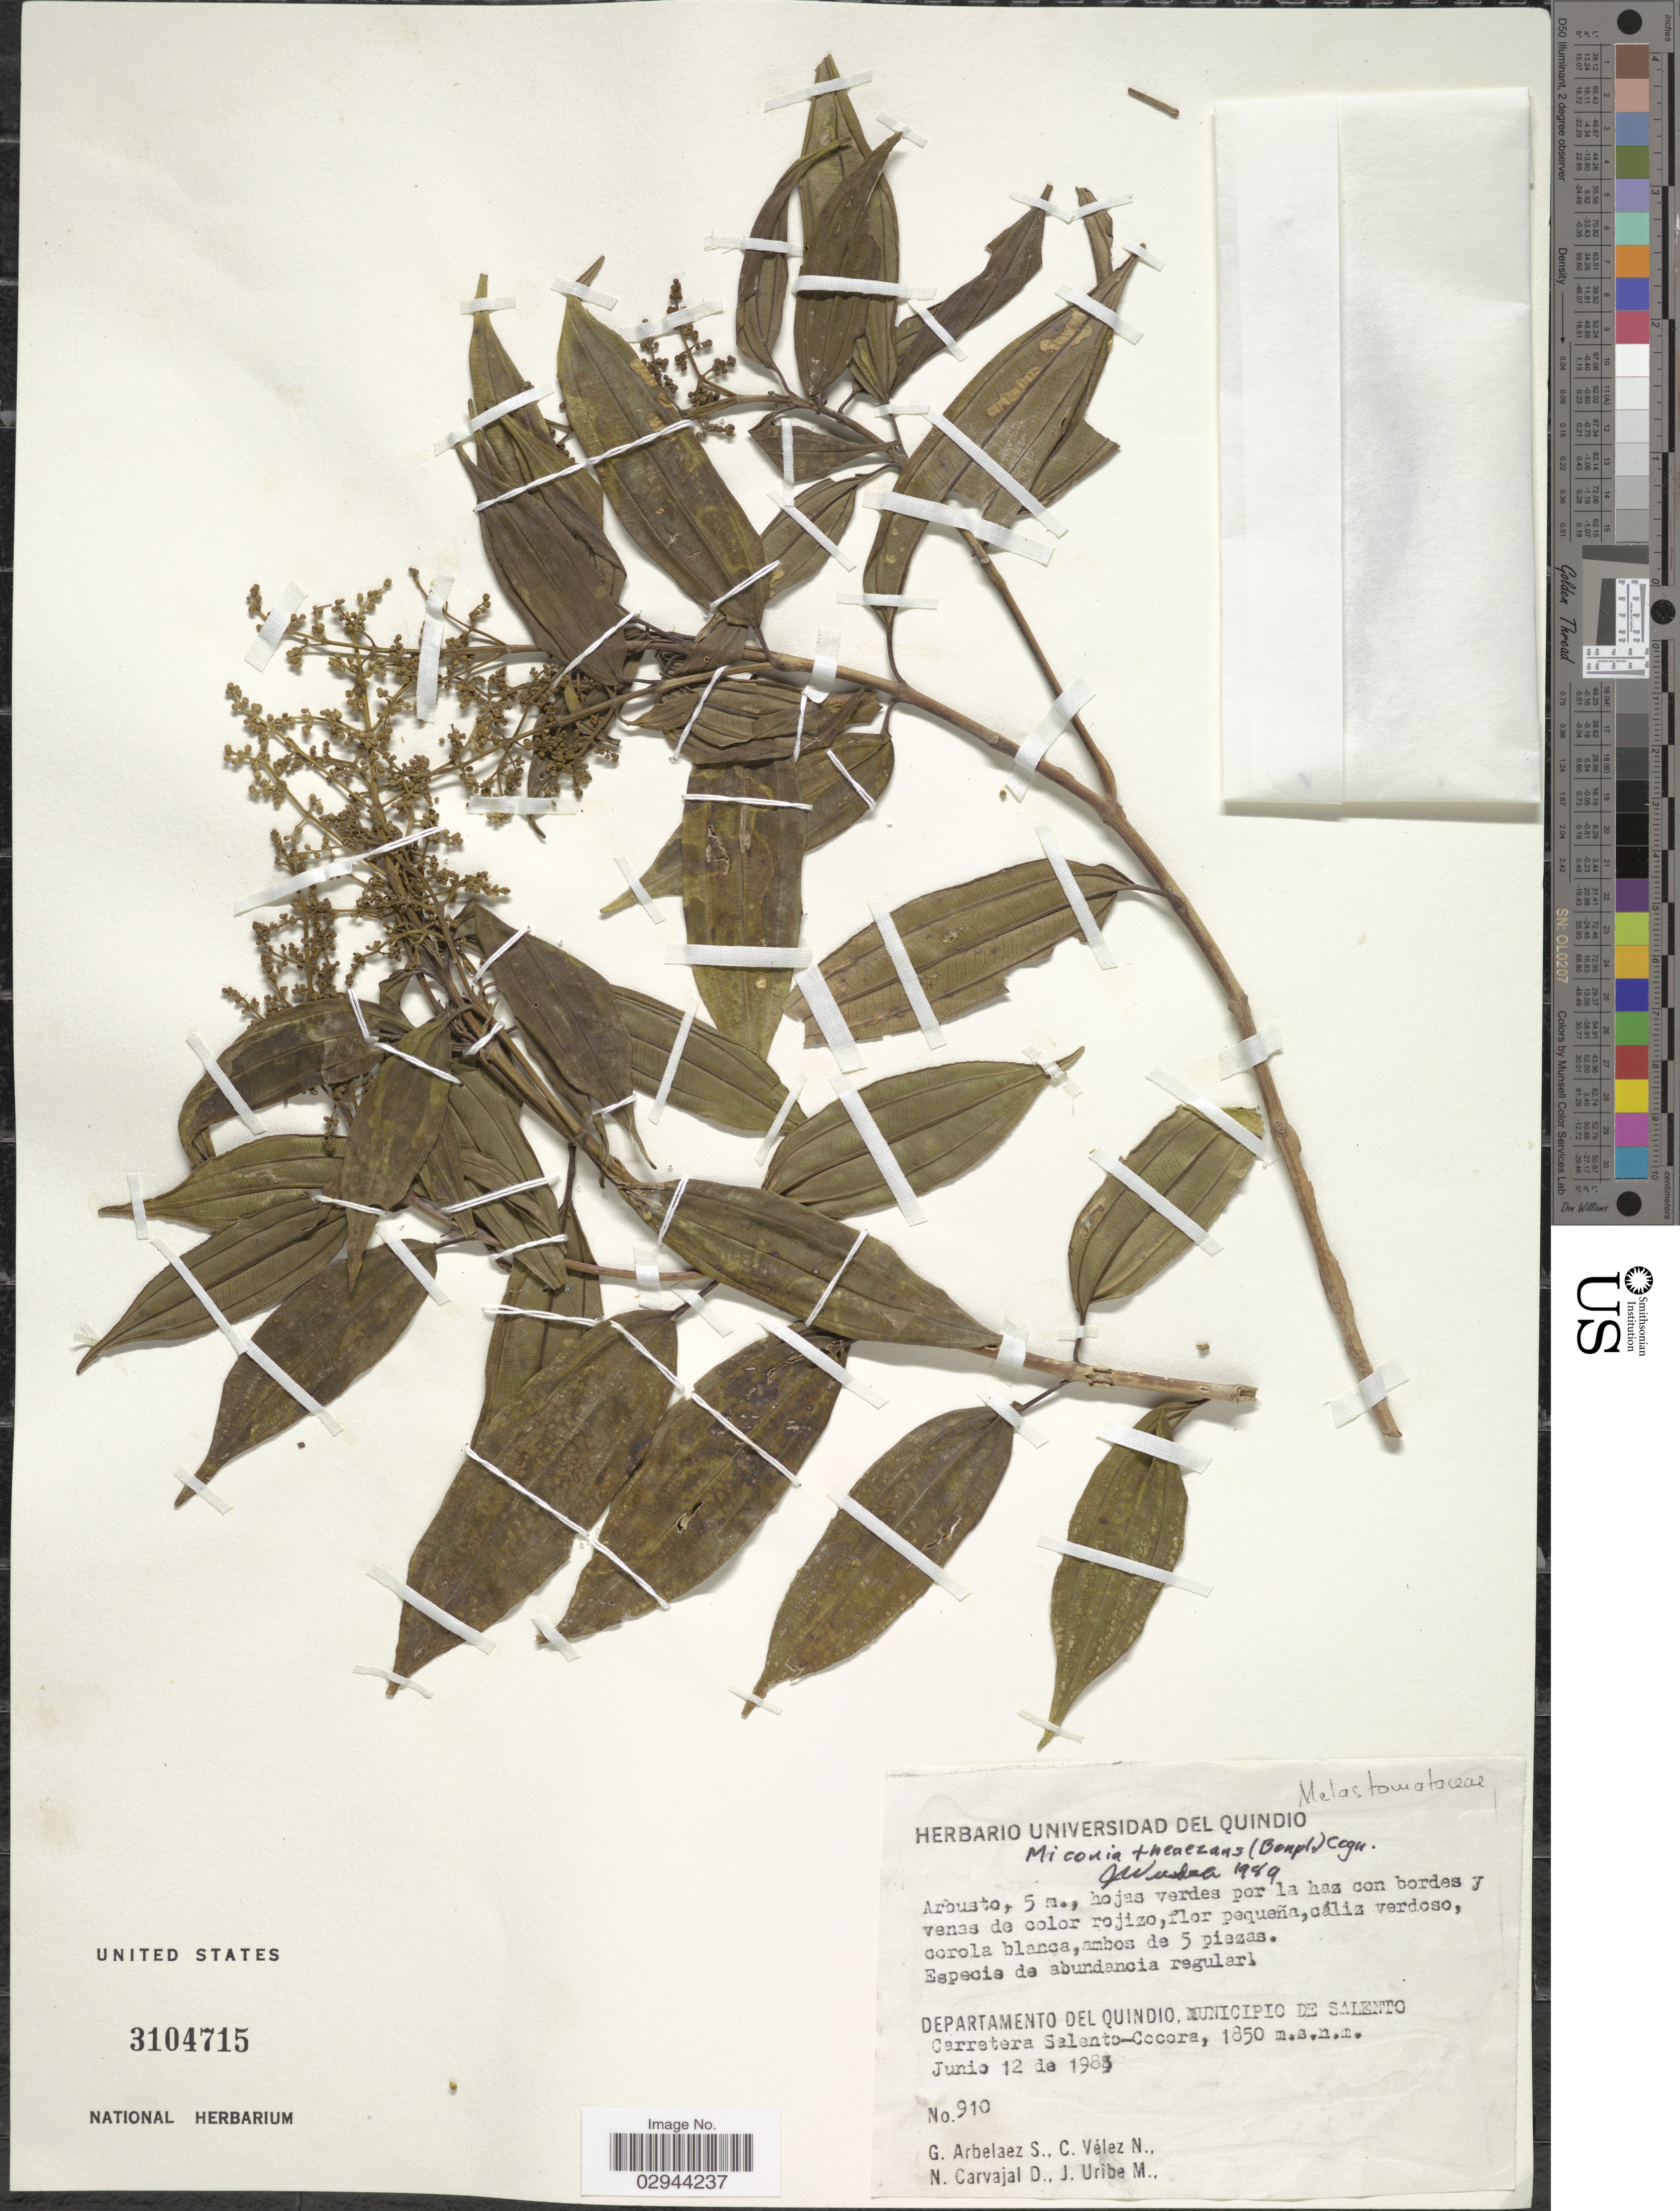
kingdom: Plantae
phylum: Tracheophyta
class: Magnoliopsida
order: Myrtales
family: Melastomataceae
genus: Miconia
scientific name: Miconia theizans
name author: (Bonpl.) Cogn.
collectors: G. Arbelaez S., C. Vélez N., N. Carvajal D. & J. Uribe M.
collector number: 910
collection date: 1983-06-12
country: Colombia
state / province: Quindío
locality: Departamento del Quindio, Municipio de Salento, Carretera Salento-Cocora.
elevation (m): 1850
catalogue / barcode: US 3104715